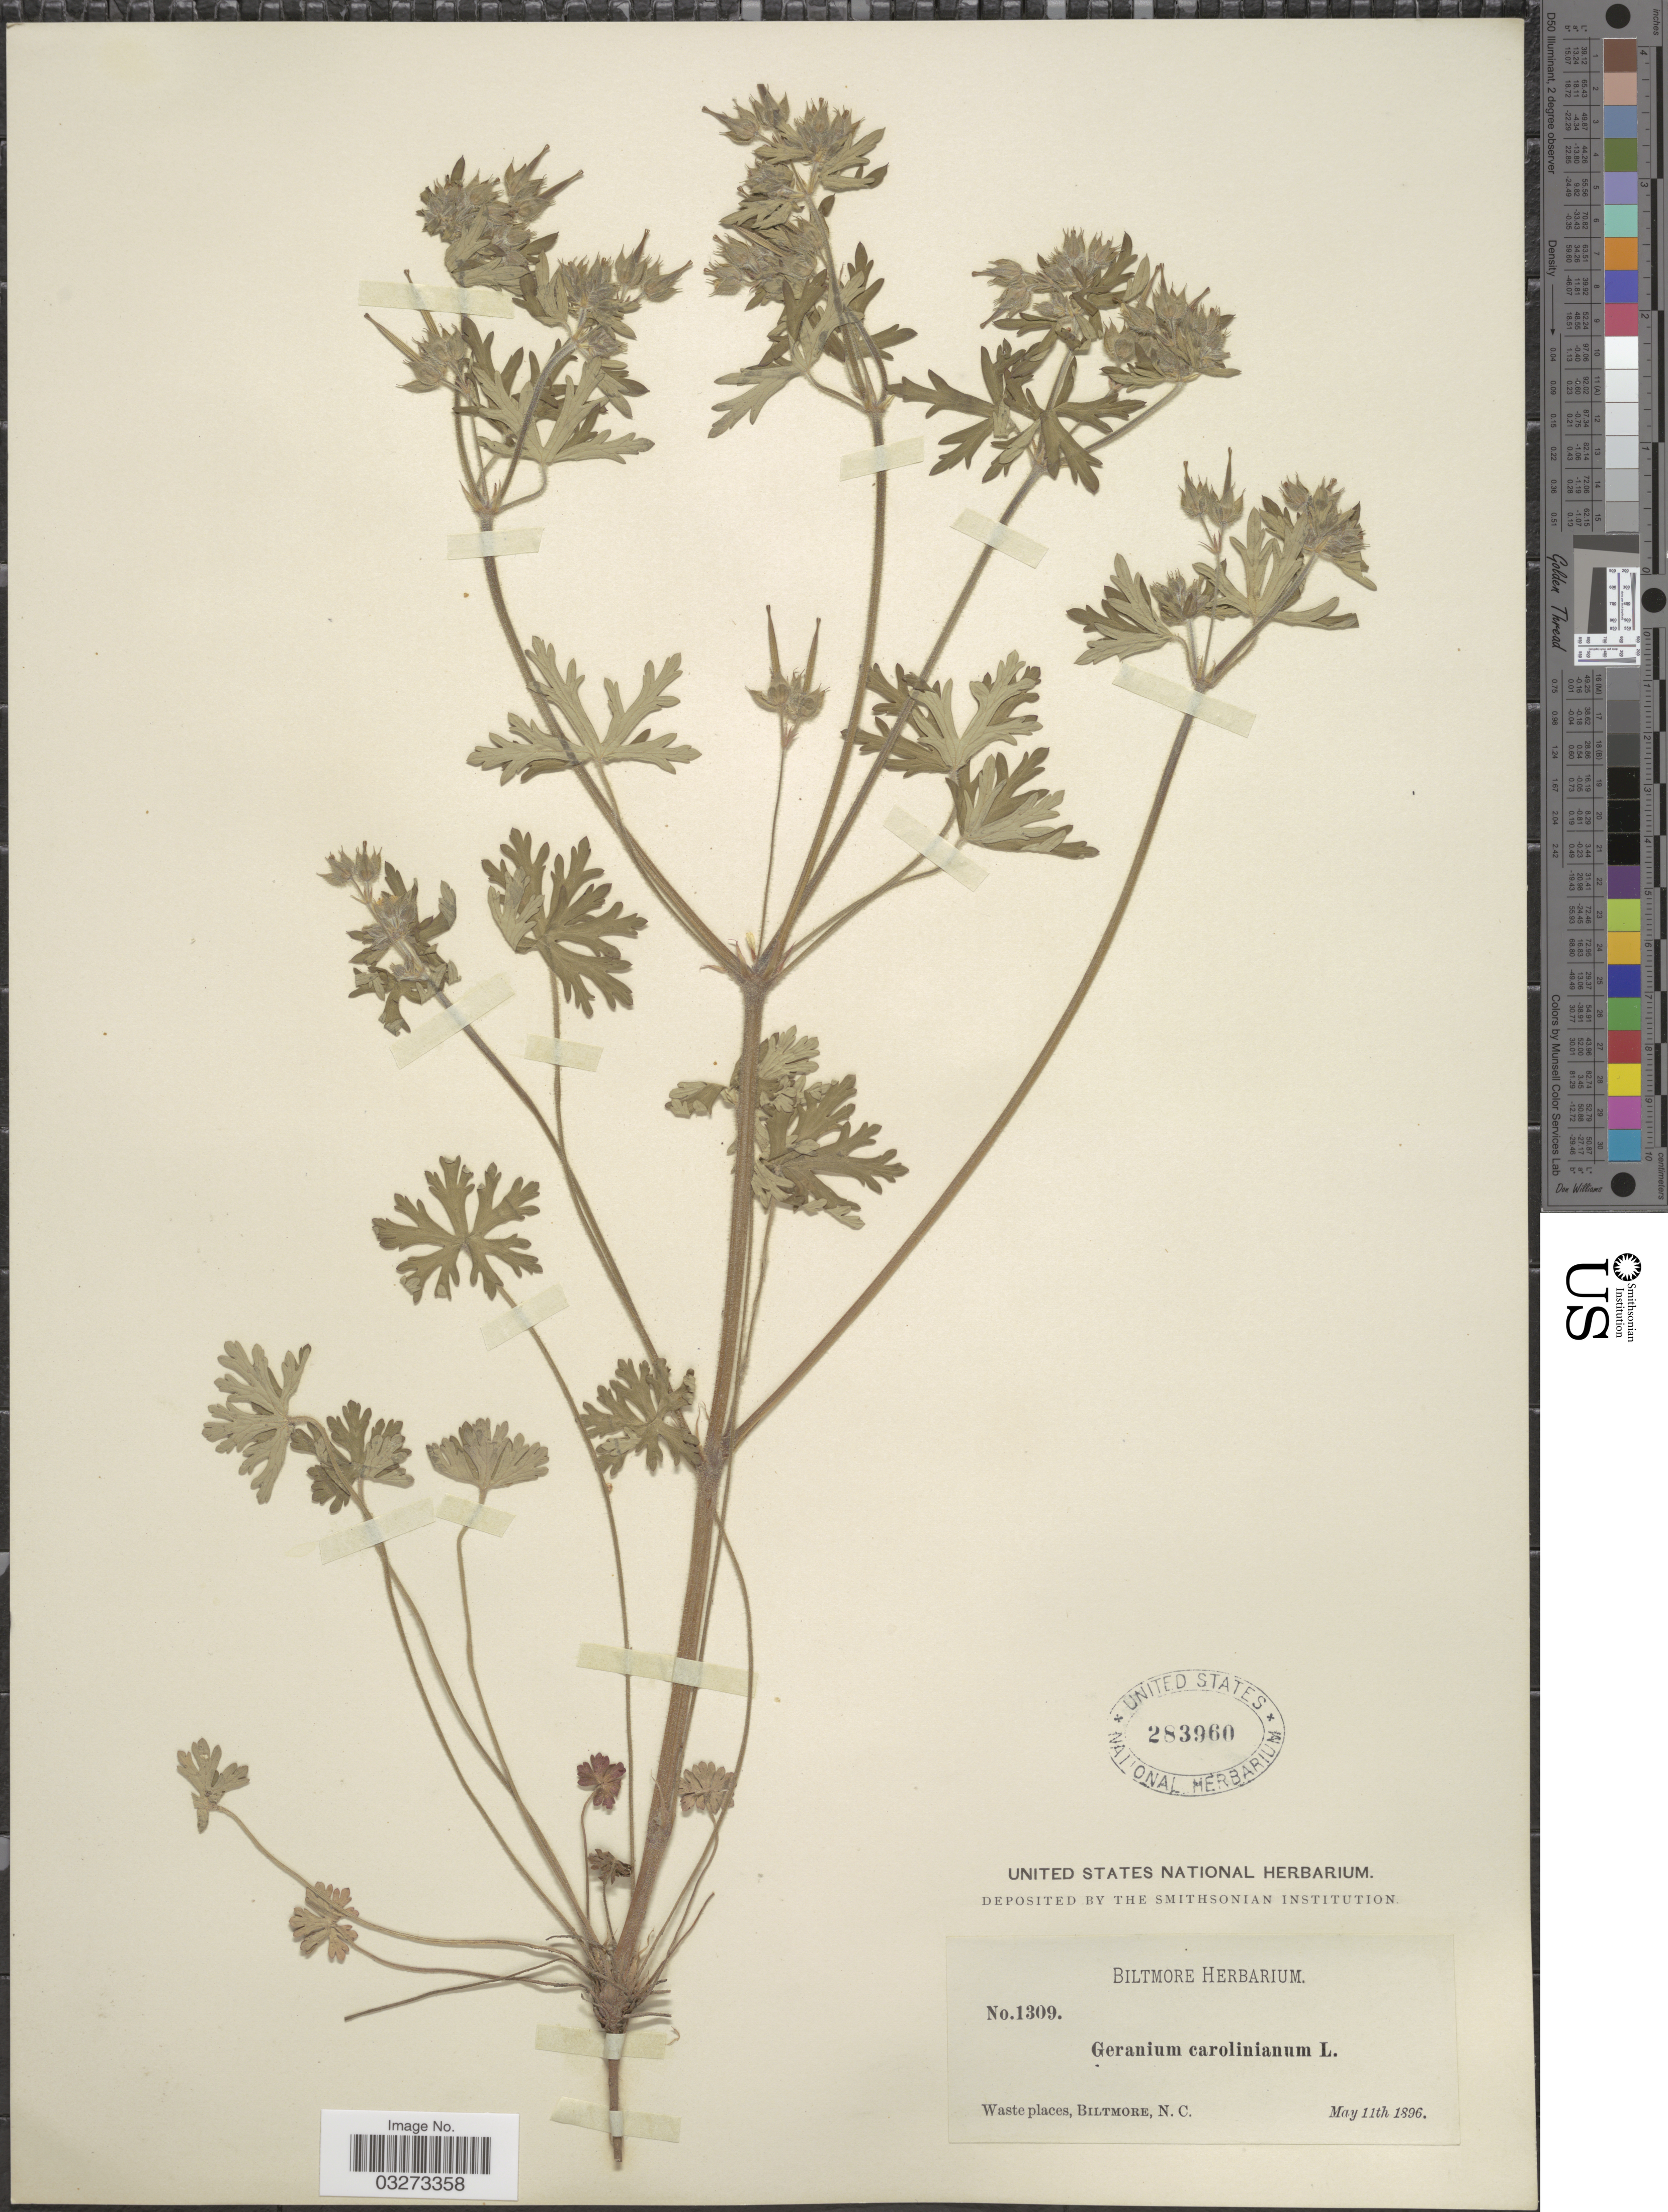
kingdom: Plantae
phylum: Tracheophyta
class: Magnoliopsida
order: Geraniales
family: Geraniaceae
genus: Geranium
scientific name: Geranium carolinianum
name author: L.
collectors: ex herb. Biltmore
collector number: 1309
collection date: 1896-05-11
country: United States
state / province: North Carolina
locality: Waste places, Biltmore.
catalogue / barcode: US 283960